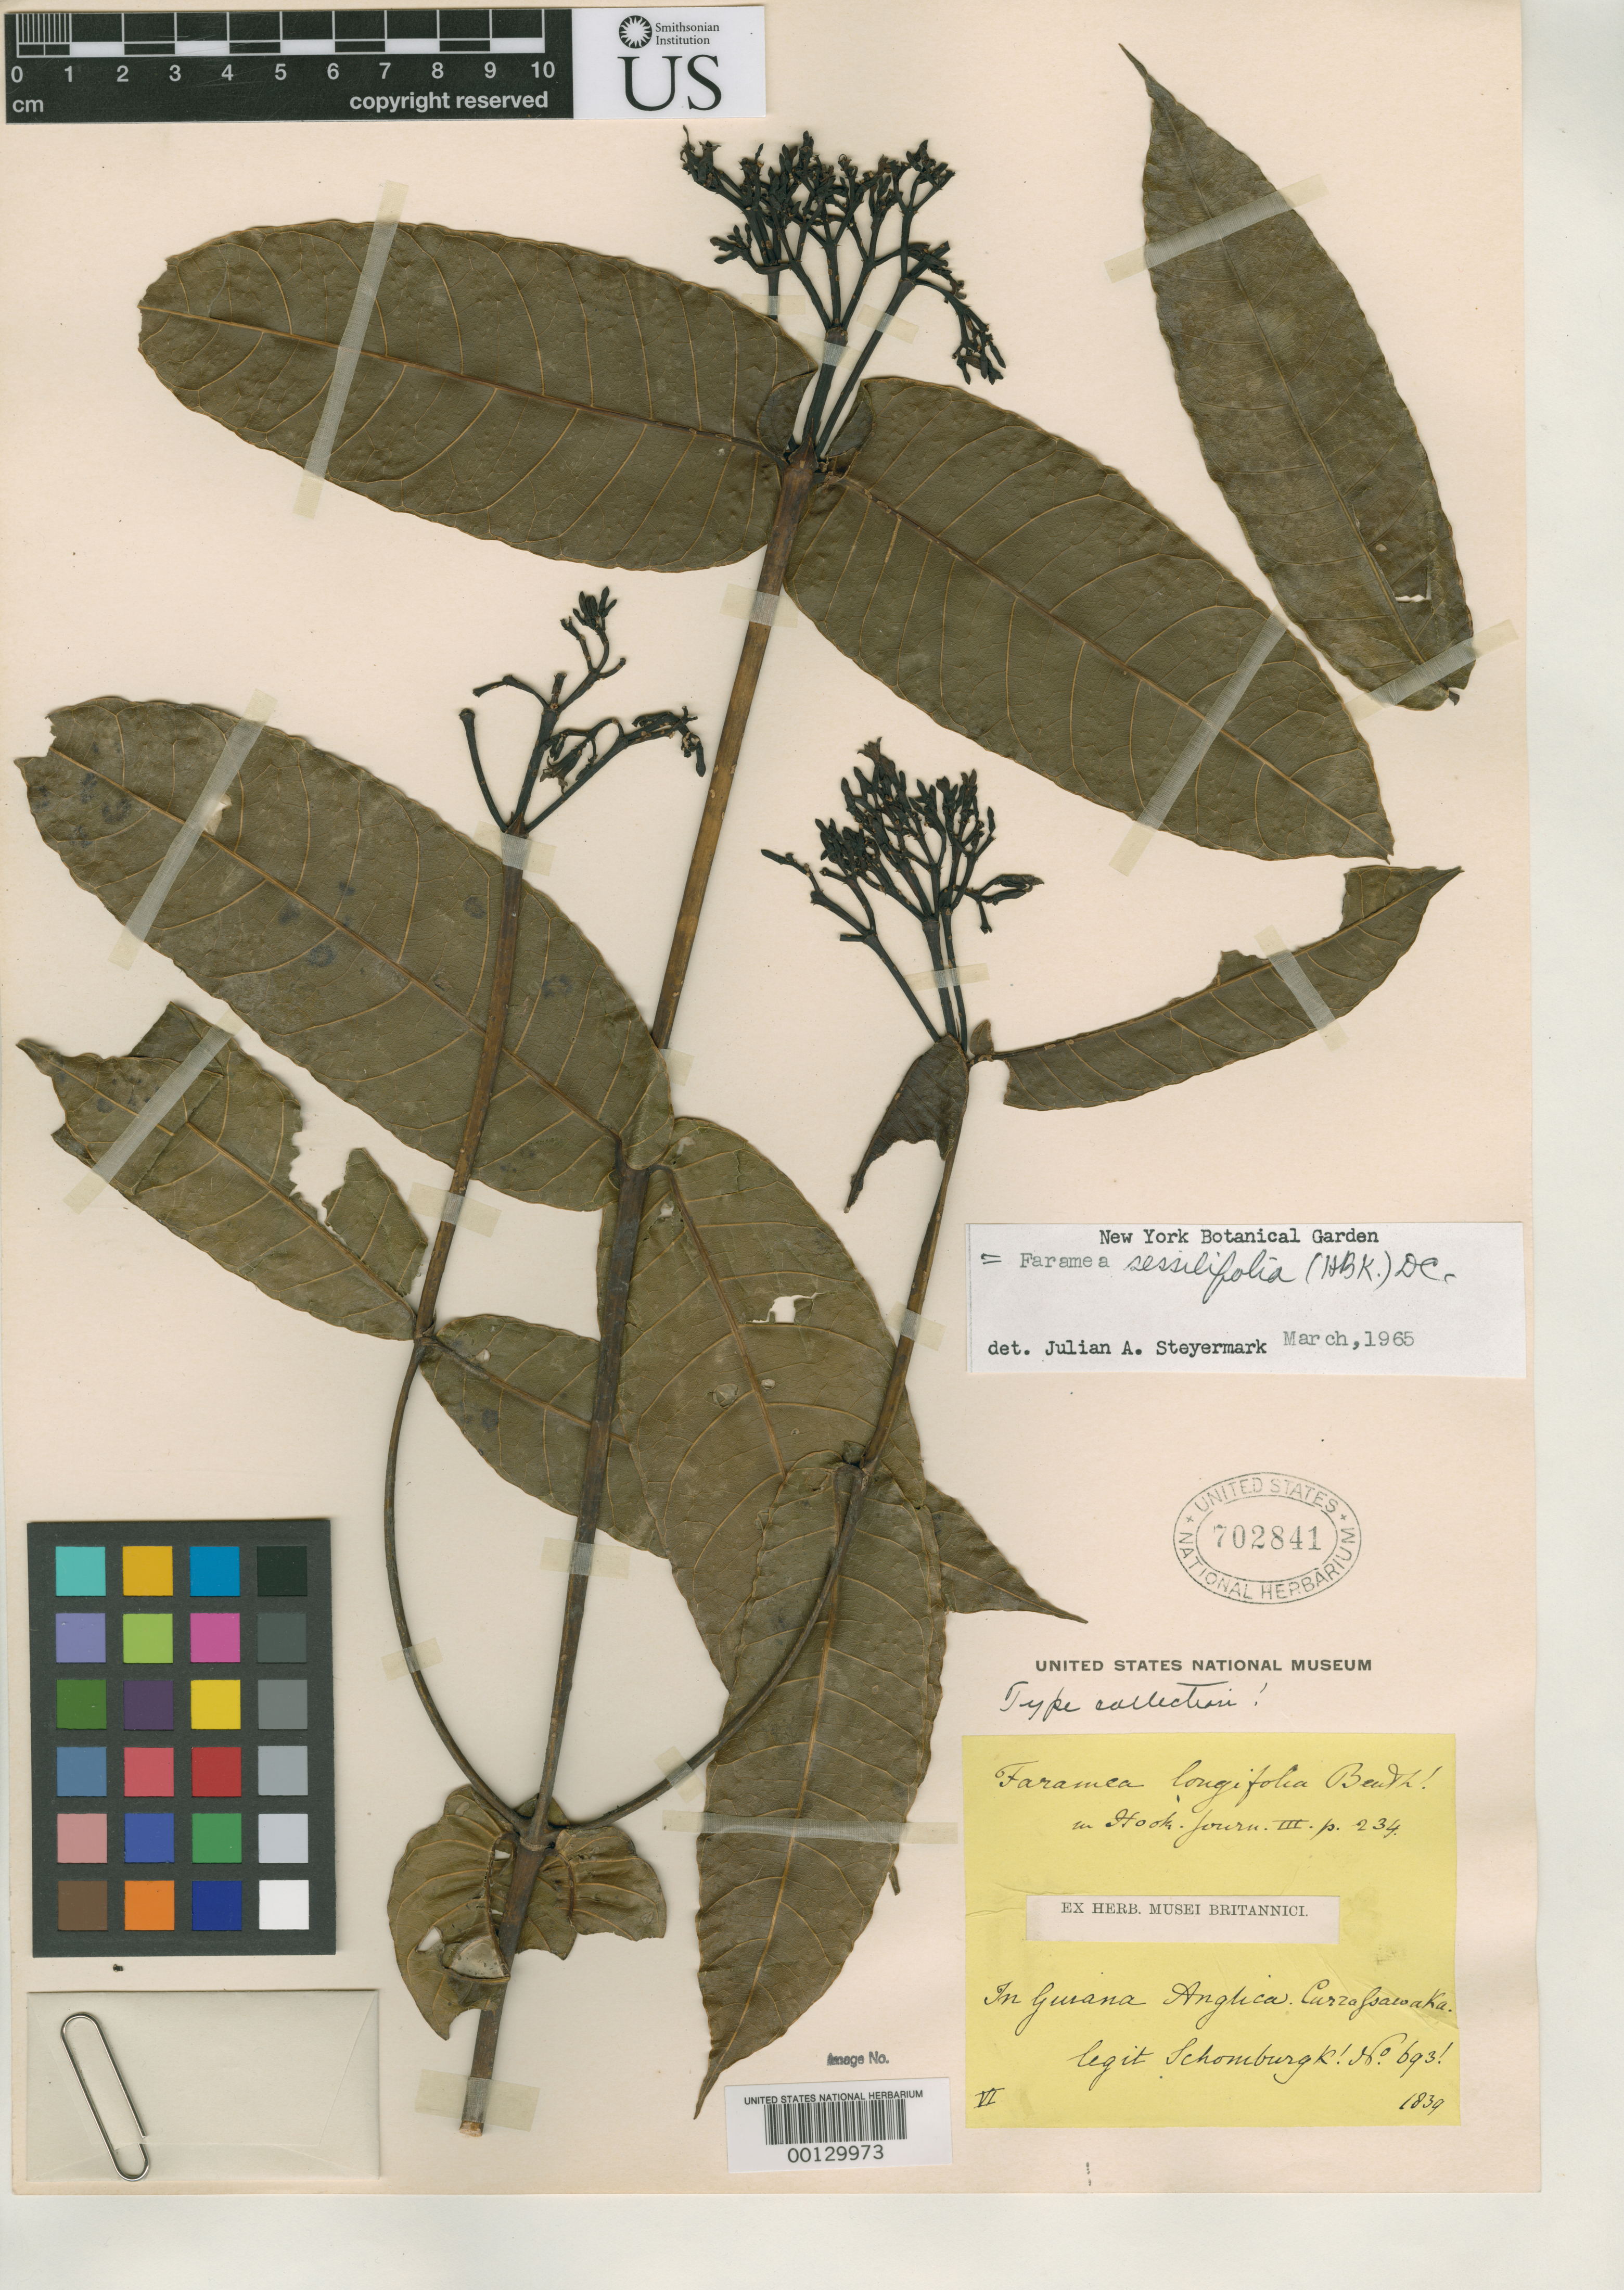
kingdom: Plantae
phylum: Tracheophyta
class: Magnoliopsida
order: Gentianales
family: Rubiaceae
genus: Faramea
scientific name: Faramea longifolia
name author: Benth.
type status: Isotype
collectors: M. R. Schomburgk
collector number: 693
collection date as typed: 1839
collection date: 1839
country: Guyana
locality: Currassawaka.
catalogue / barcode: US 702841